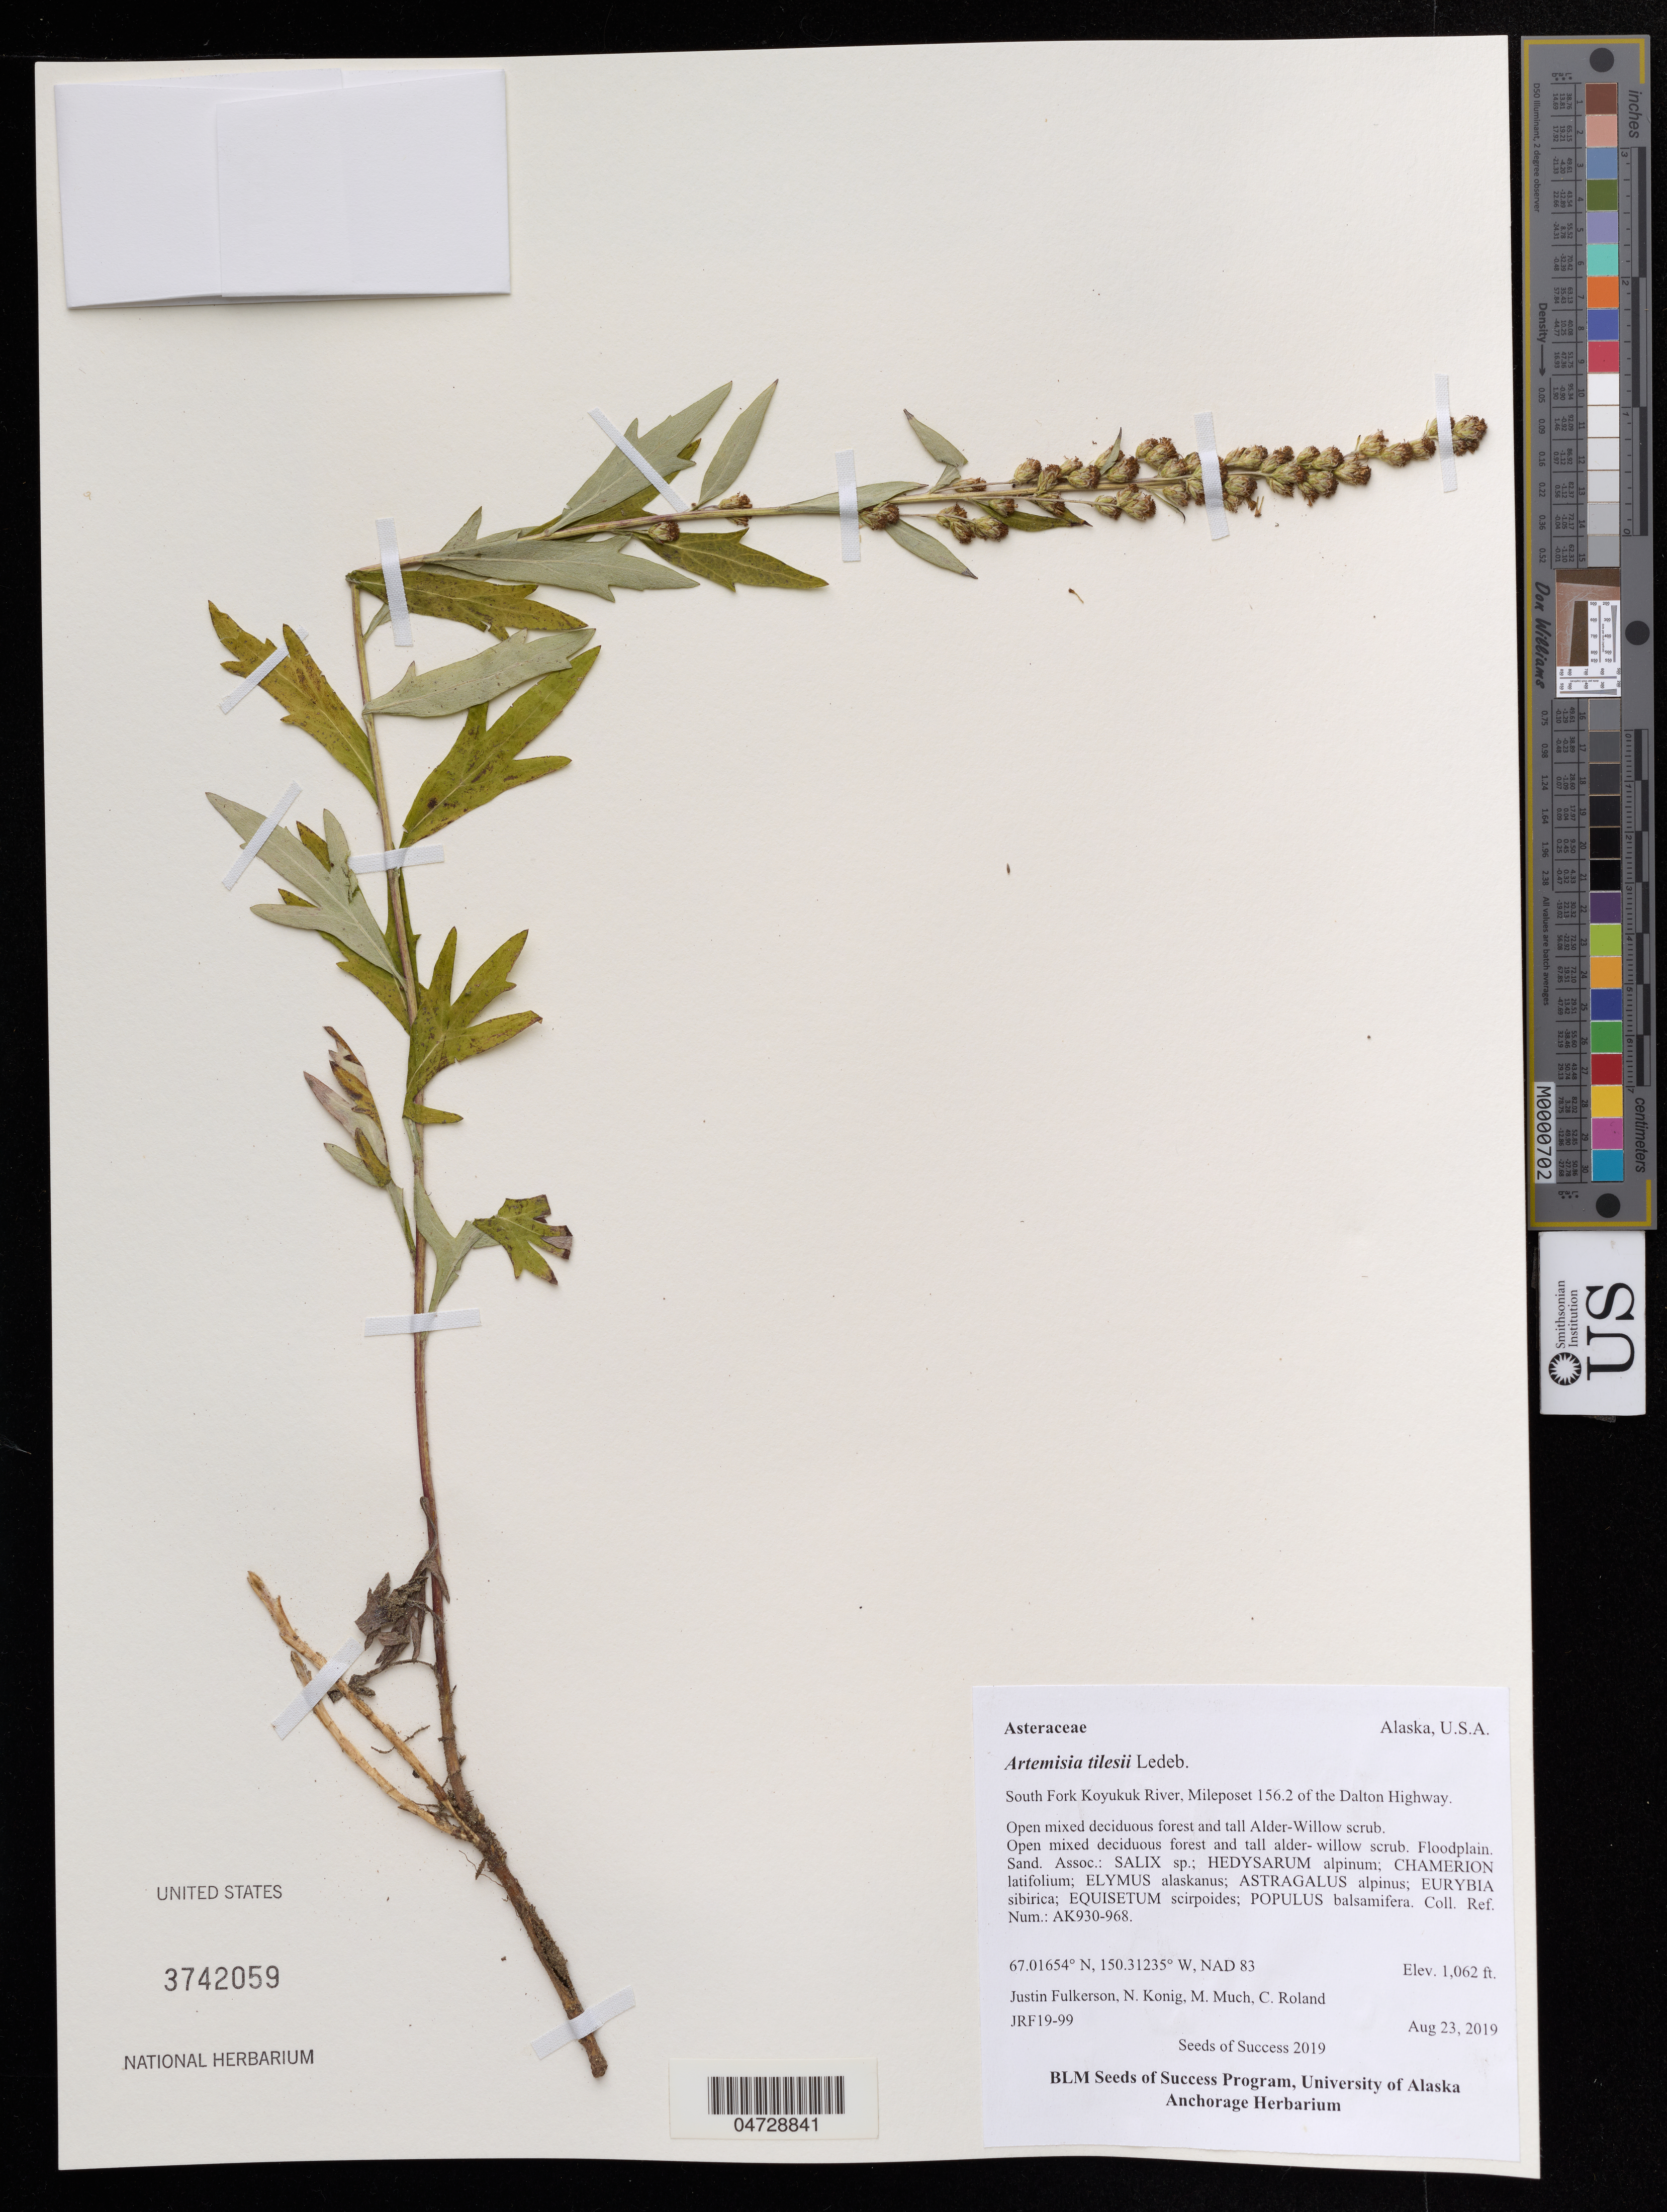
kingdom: Plantae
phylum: Tracheophyta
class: Magnoliopsida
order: Asterales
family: Asteraceae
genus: Artemisia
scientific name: Artemisia tilesii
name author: Ledeb.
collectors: J. Fulkerson, N. Konig & C. Roland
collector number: JRF19-99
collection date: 2019-08-23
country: United States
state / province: Alaska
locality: South Fork Koyukuk River, Milepost 156.2 of the Dalton Highway.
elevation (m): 324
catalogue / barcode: US 3742059